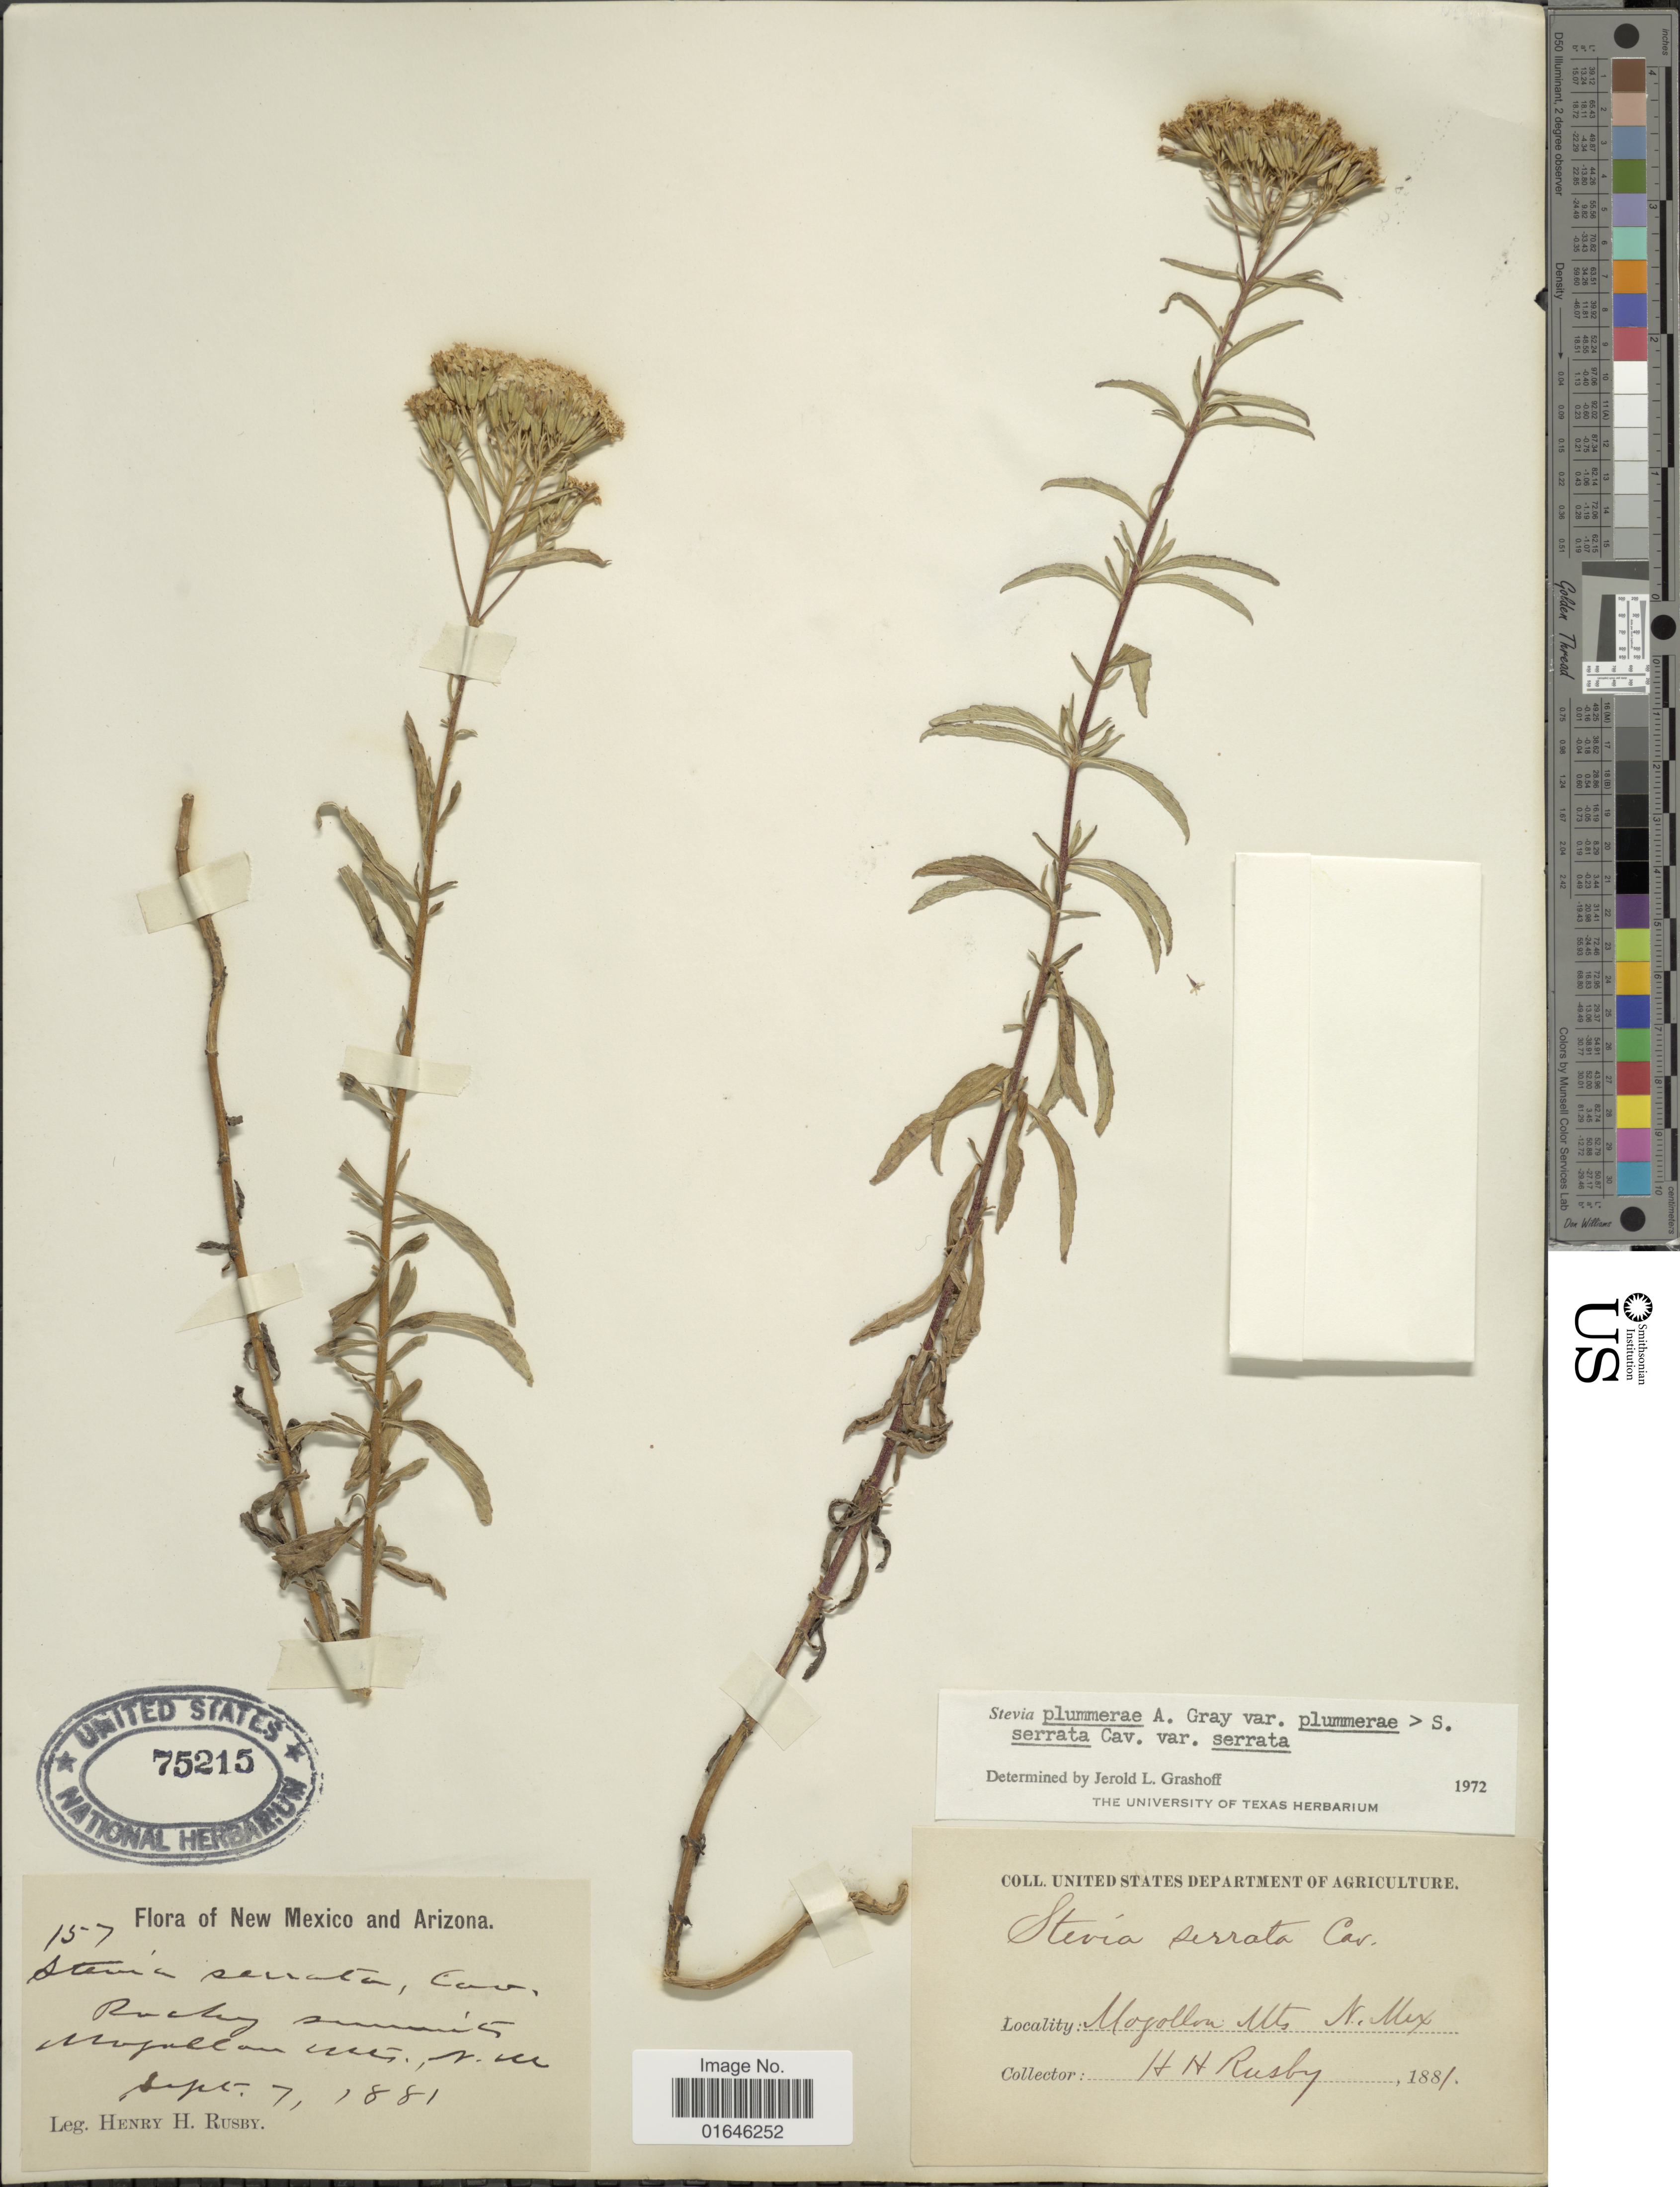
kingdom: Plantae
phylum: Tracheophyta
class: Magnoliopsida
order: Asterales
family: Asteraceae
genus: Stevia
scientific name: Stevia plummerae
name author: A. Gray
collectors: H. H. Rusby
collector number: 157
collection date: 1881-09-07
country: United States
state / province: New Mexico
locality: Rocky summit, Mogollon Mts.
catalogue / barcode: US 75215